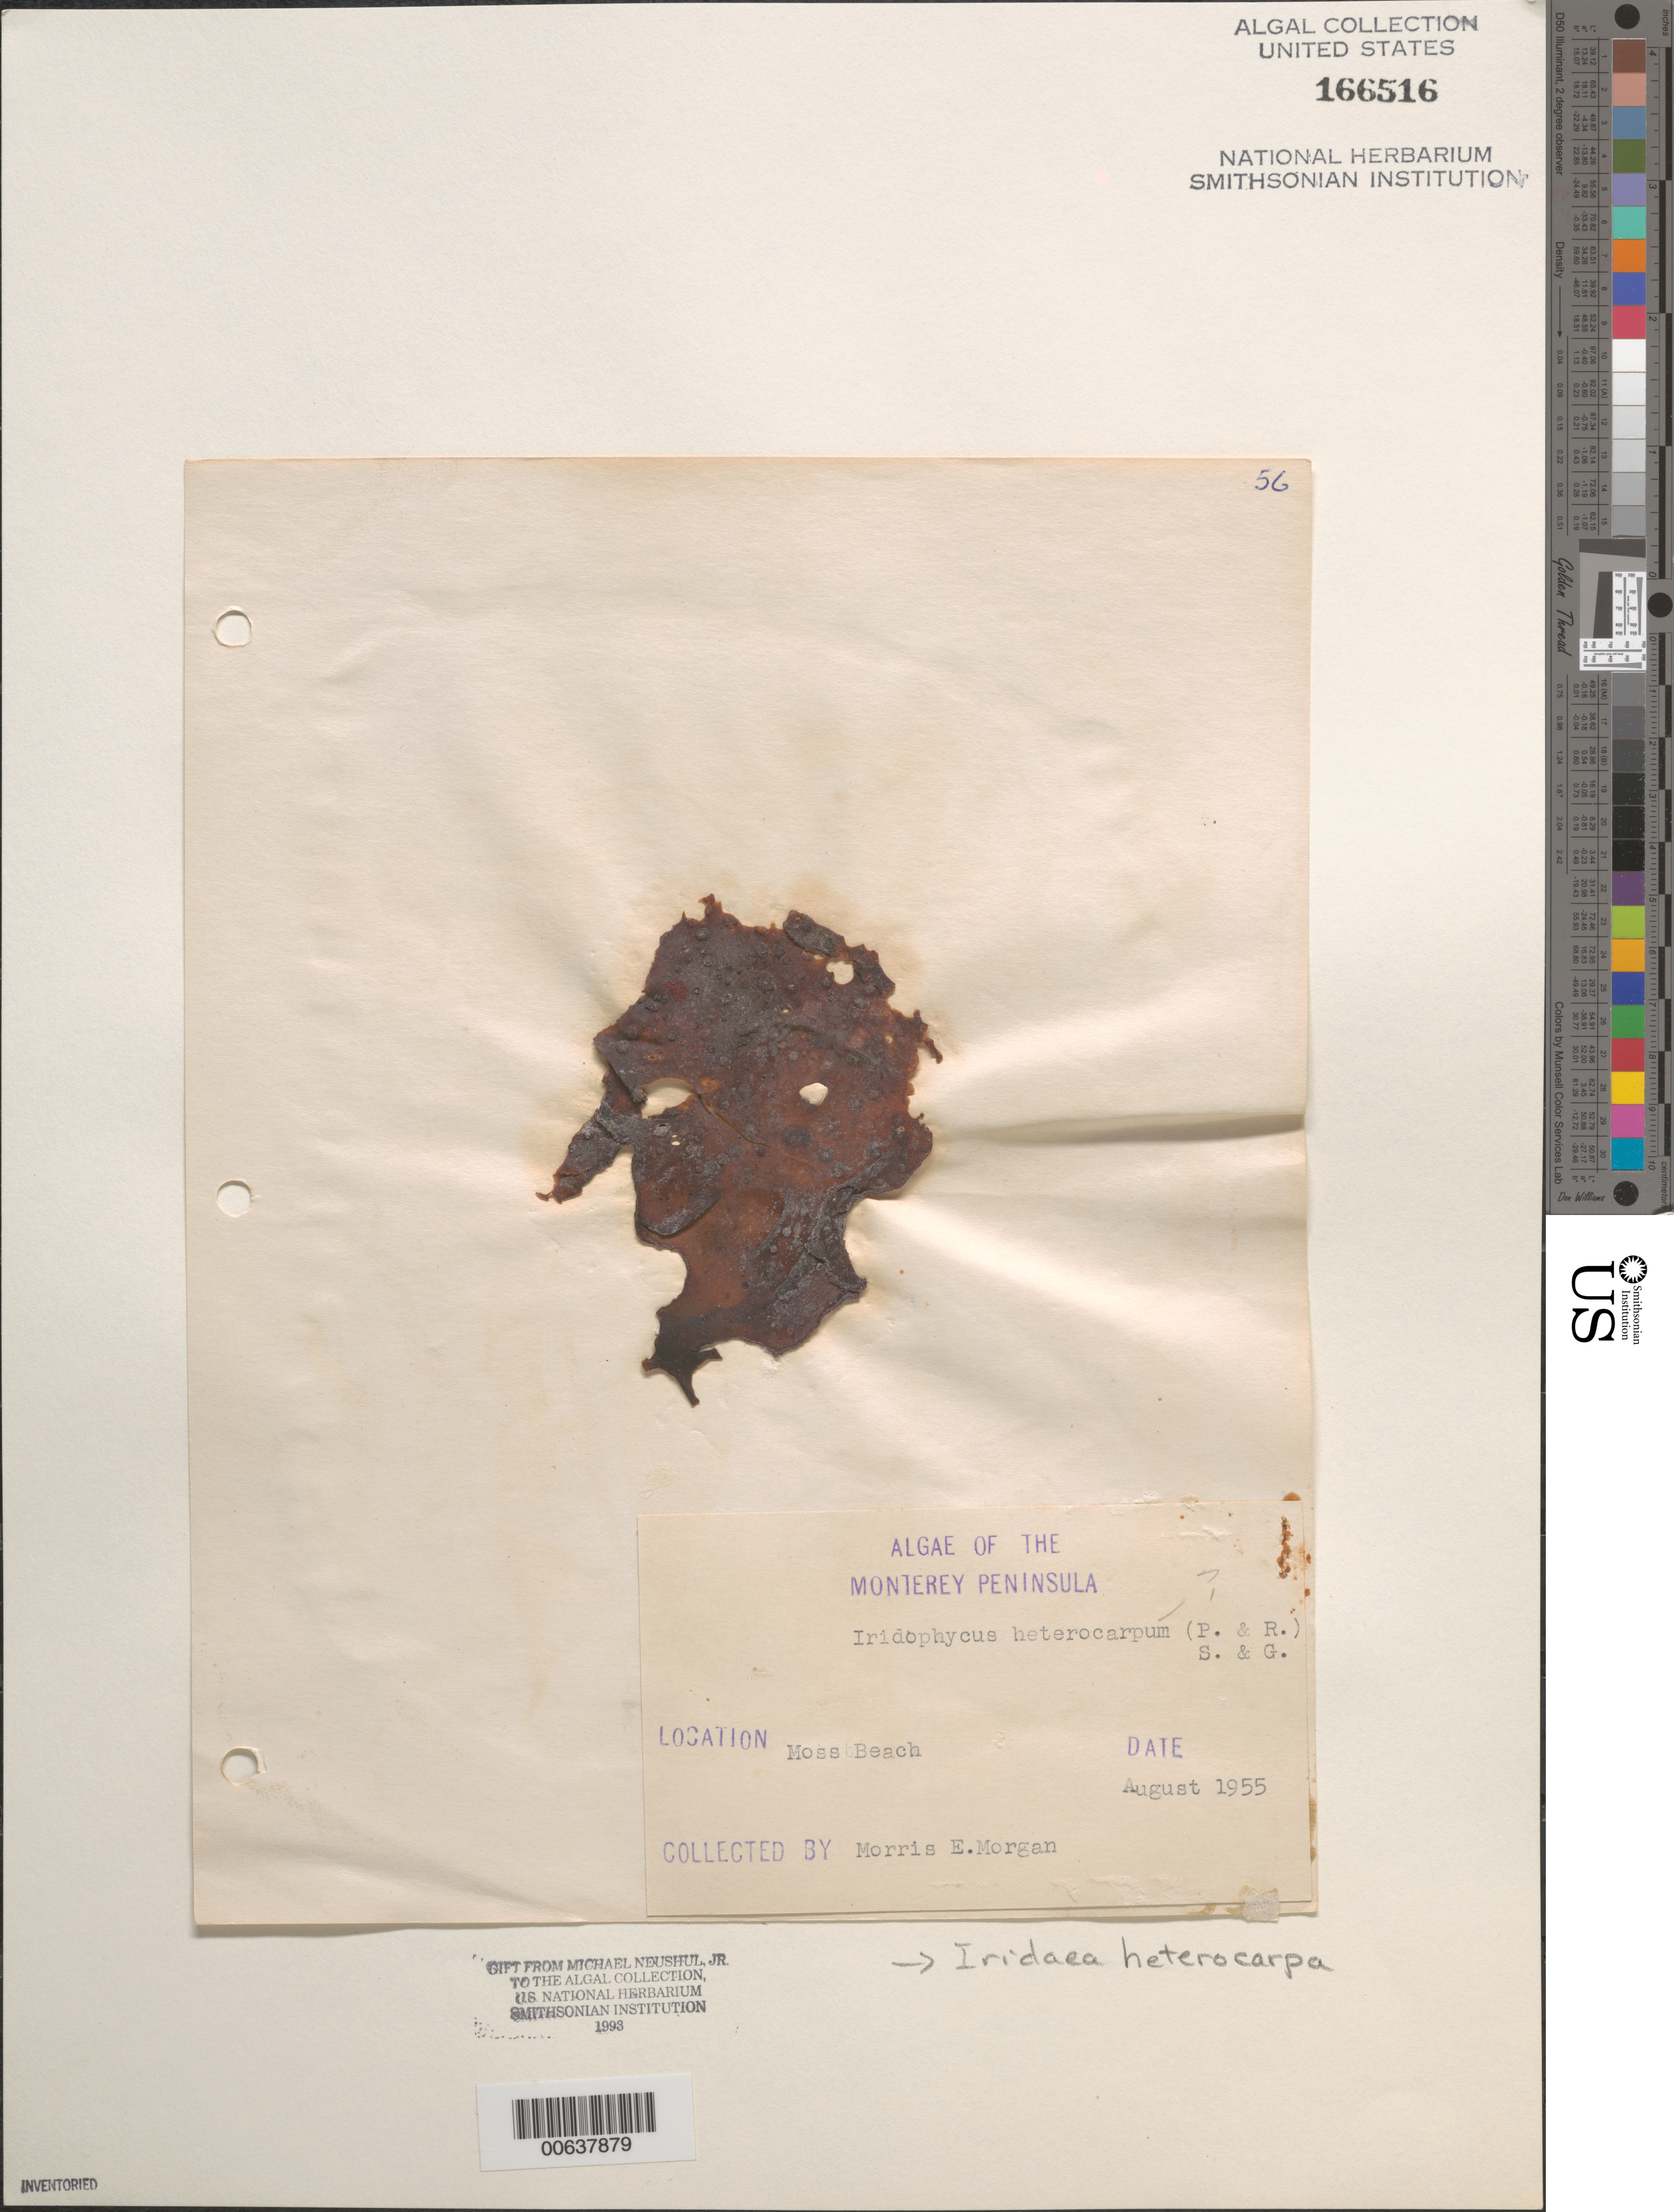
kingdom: Plantae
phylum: Rhodophyta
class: Florideophyceae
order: Gigartinales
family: Gigartinaceae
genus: Chondrus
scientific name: Chondrus crispus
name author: Stackh.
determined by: Algae name updating Project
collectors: M. Morgan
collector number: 56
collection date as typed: Aug 1955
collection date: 1955-08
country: United States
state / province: California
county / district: Monterey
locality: Moss Beach, Monterey Peninsula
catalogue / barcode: US 166516